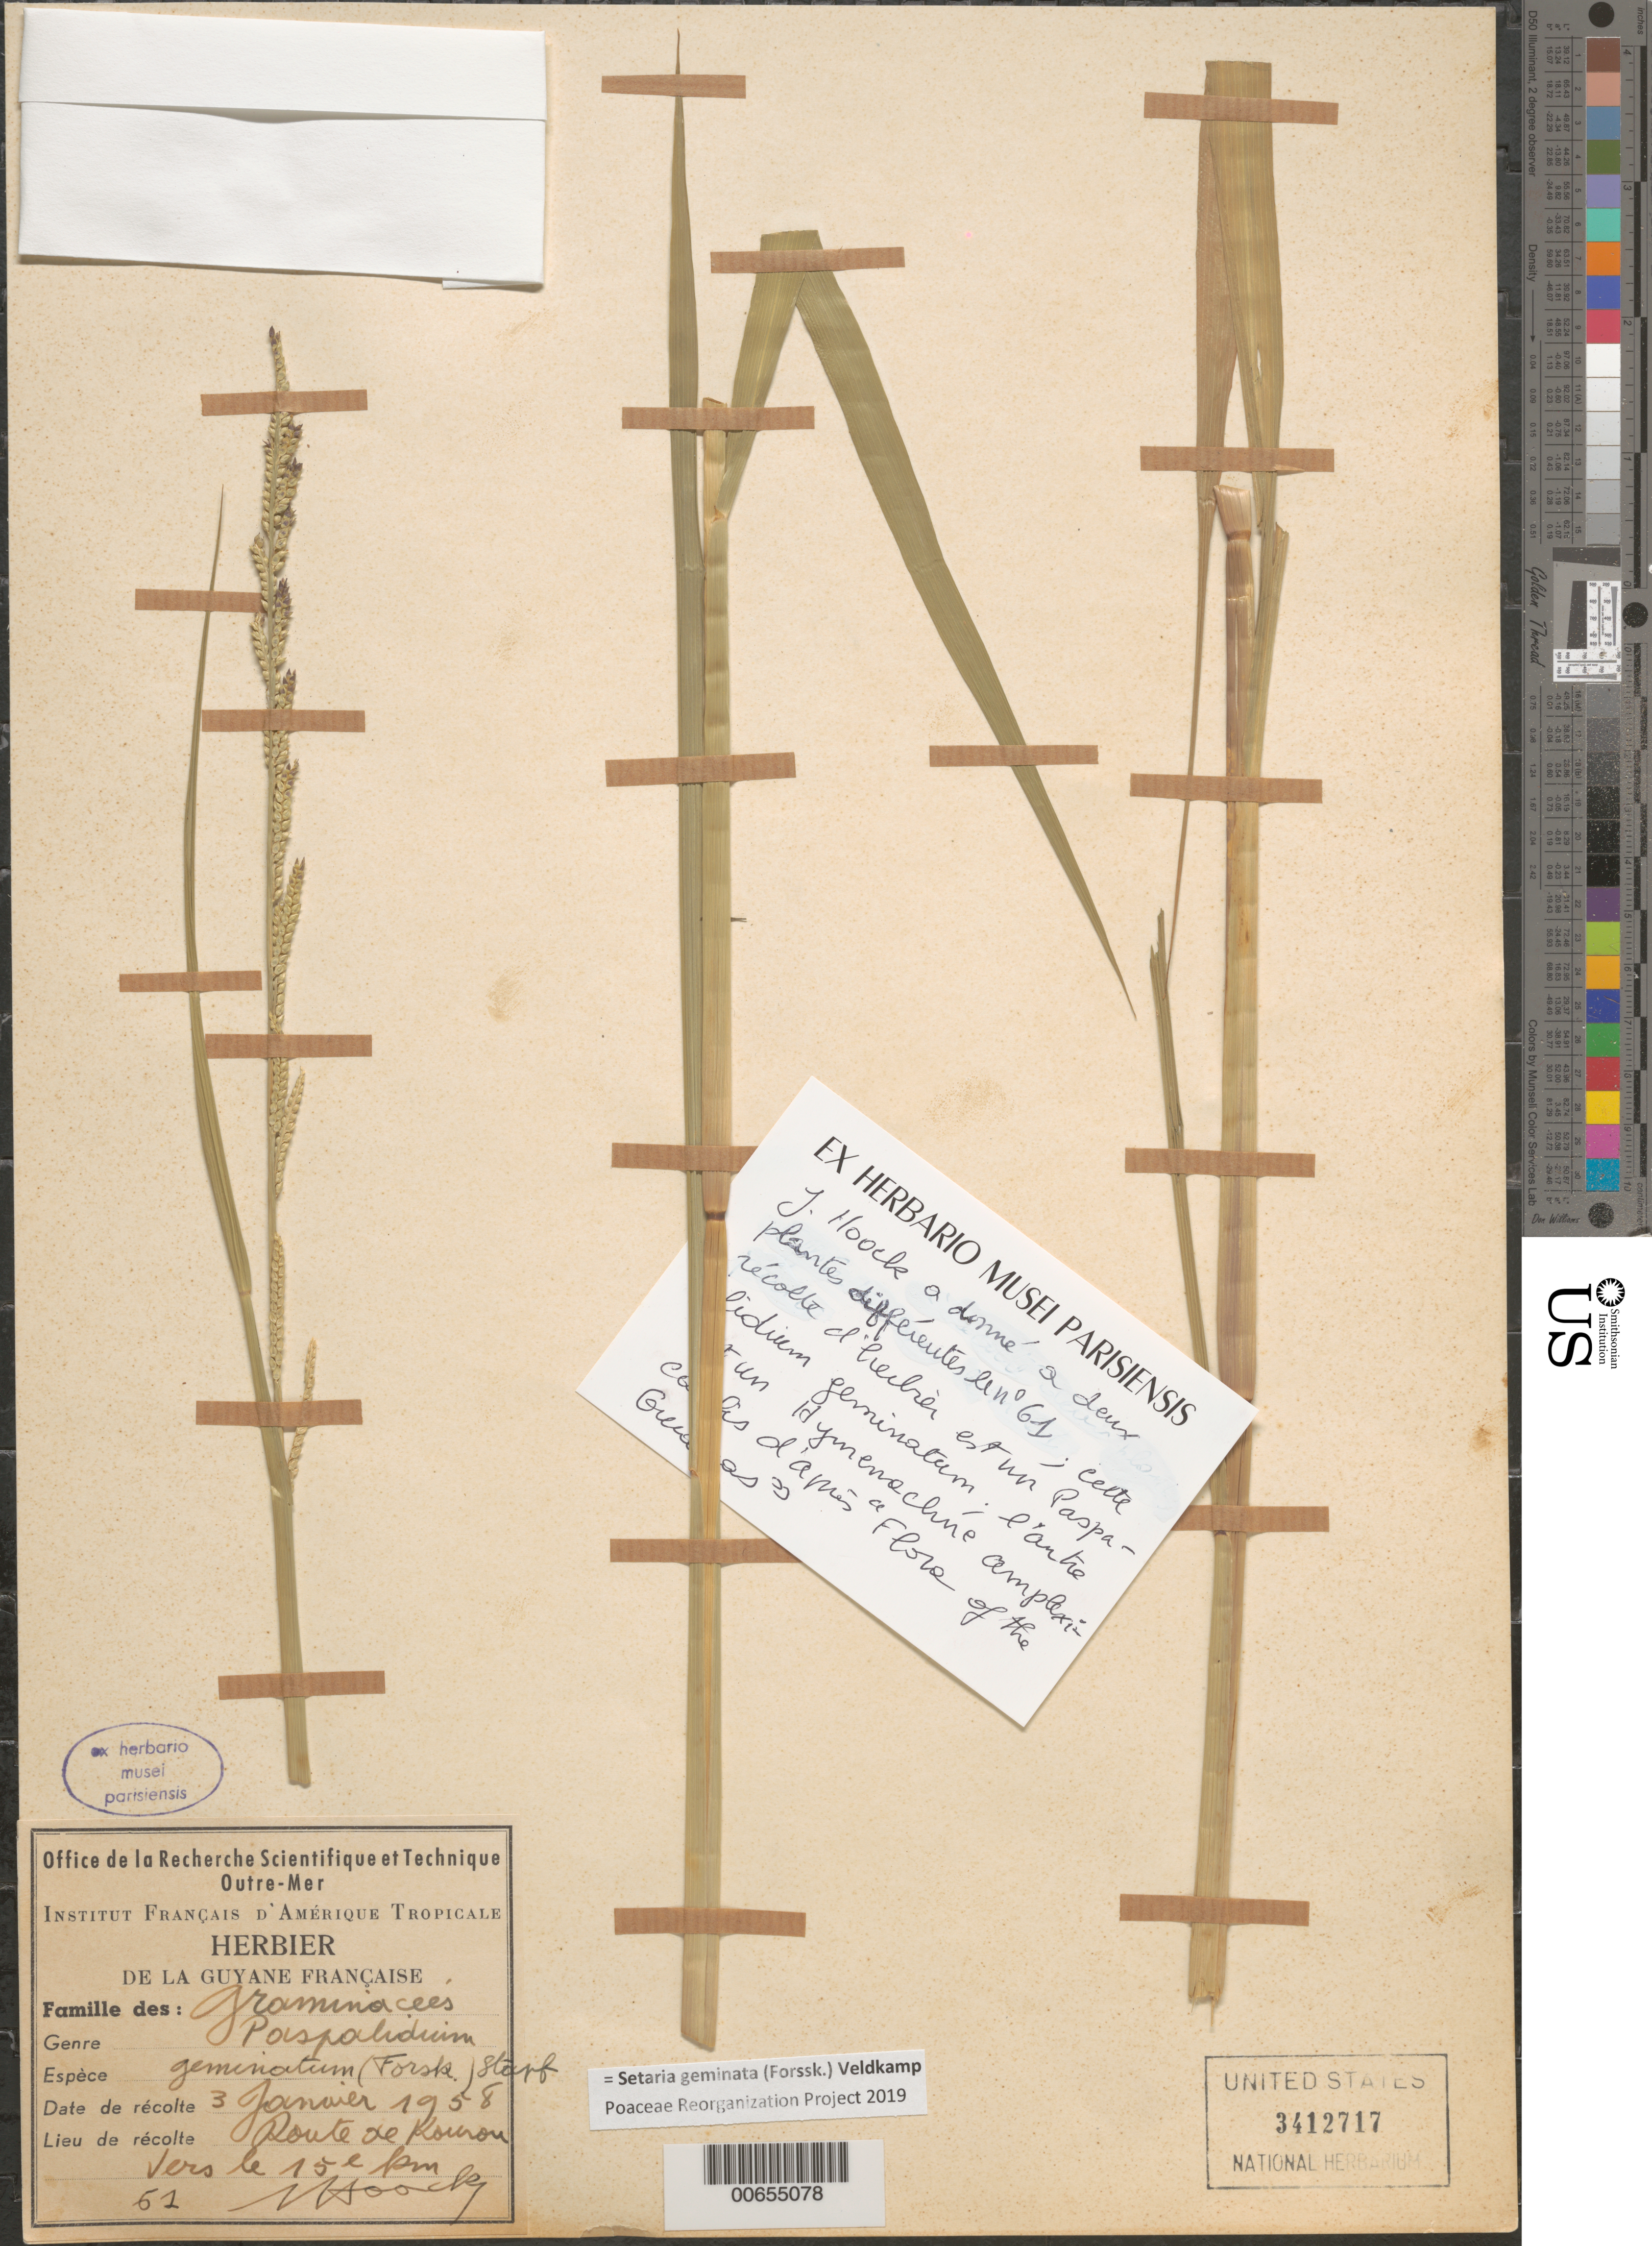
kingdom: Plantae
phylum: Tracheophyta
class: Liliopsida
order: Poales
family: Poaceae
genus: Setaria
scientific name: Setaria geminata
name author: (Forssk.) Veldkamp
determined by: Poaceae Reorganization Project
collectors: J. Hoock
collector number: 61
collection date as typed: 3-Jan-58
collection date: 1958-01-03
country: French Guiana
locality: Route de Kourou, vers le km 15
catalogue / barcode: US 3412717